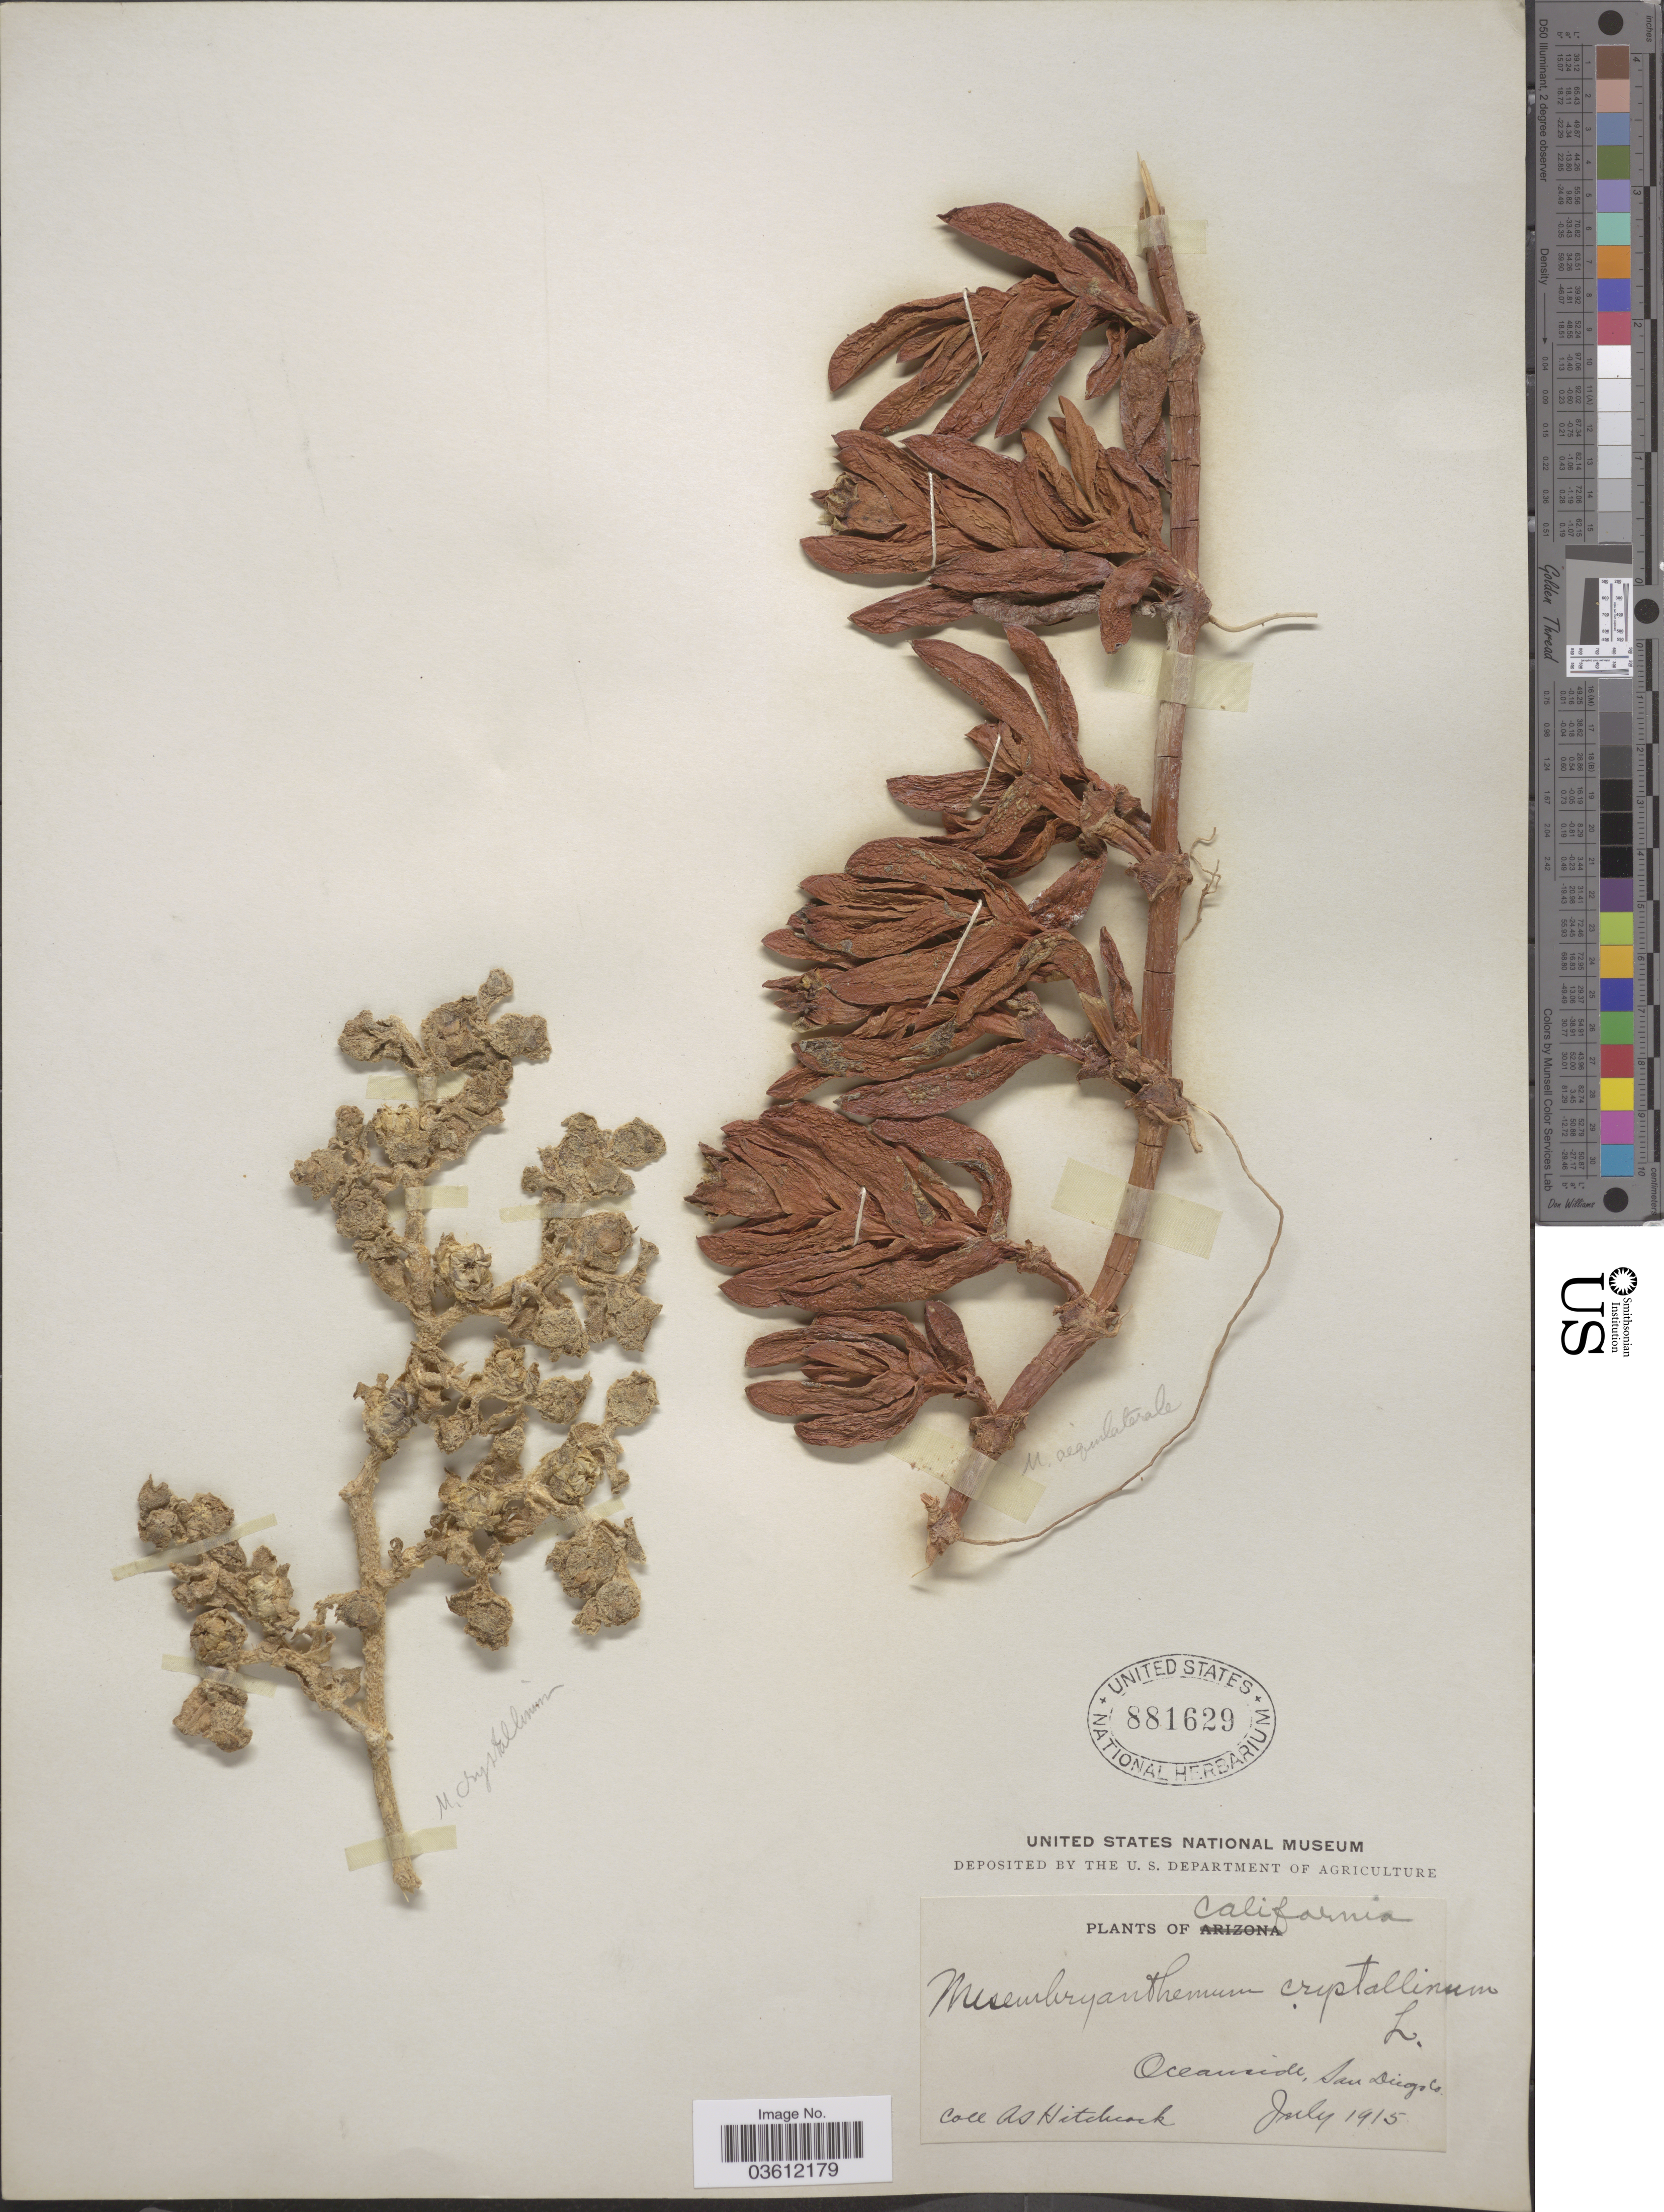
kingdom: Plantae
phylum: Tracheophyta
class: Magnoliopsida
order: Caryophyllales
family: Aizoaceae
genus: Mesembryanthemum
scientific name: Mesembryanthemum crystallinum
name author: L.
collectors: A. S. Hitchcock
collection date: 1915-07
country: United States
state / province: California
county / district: San Diego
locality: Oceanside, San Diego Co.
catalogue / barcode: US 881629